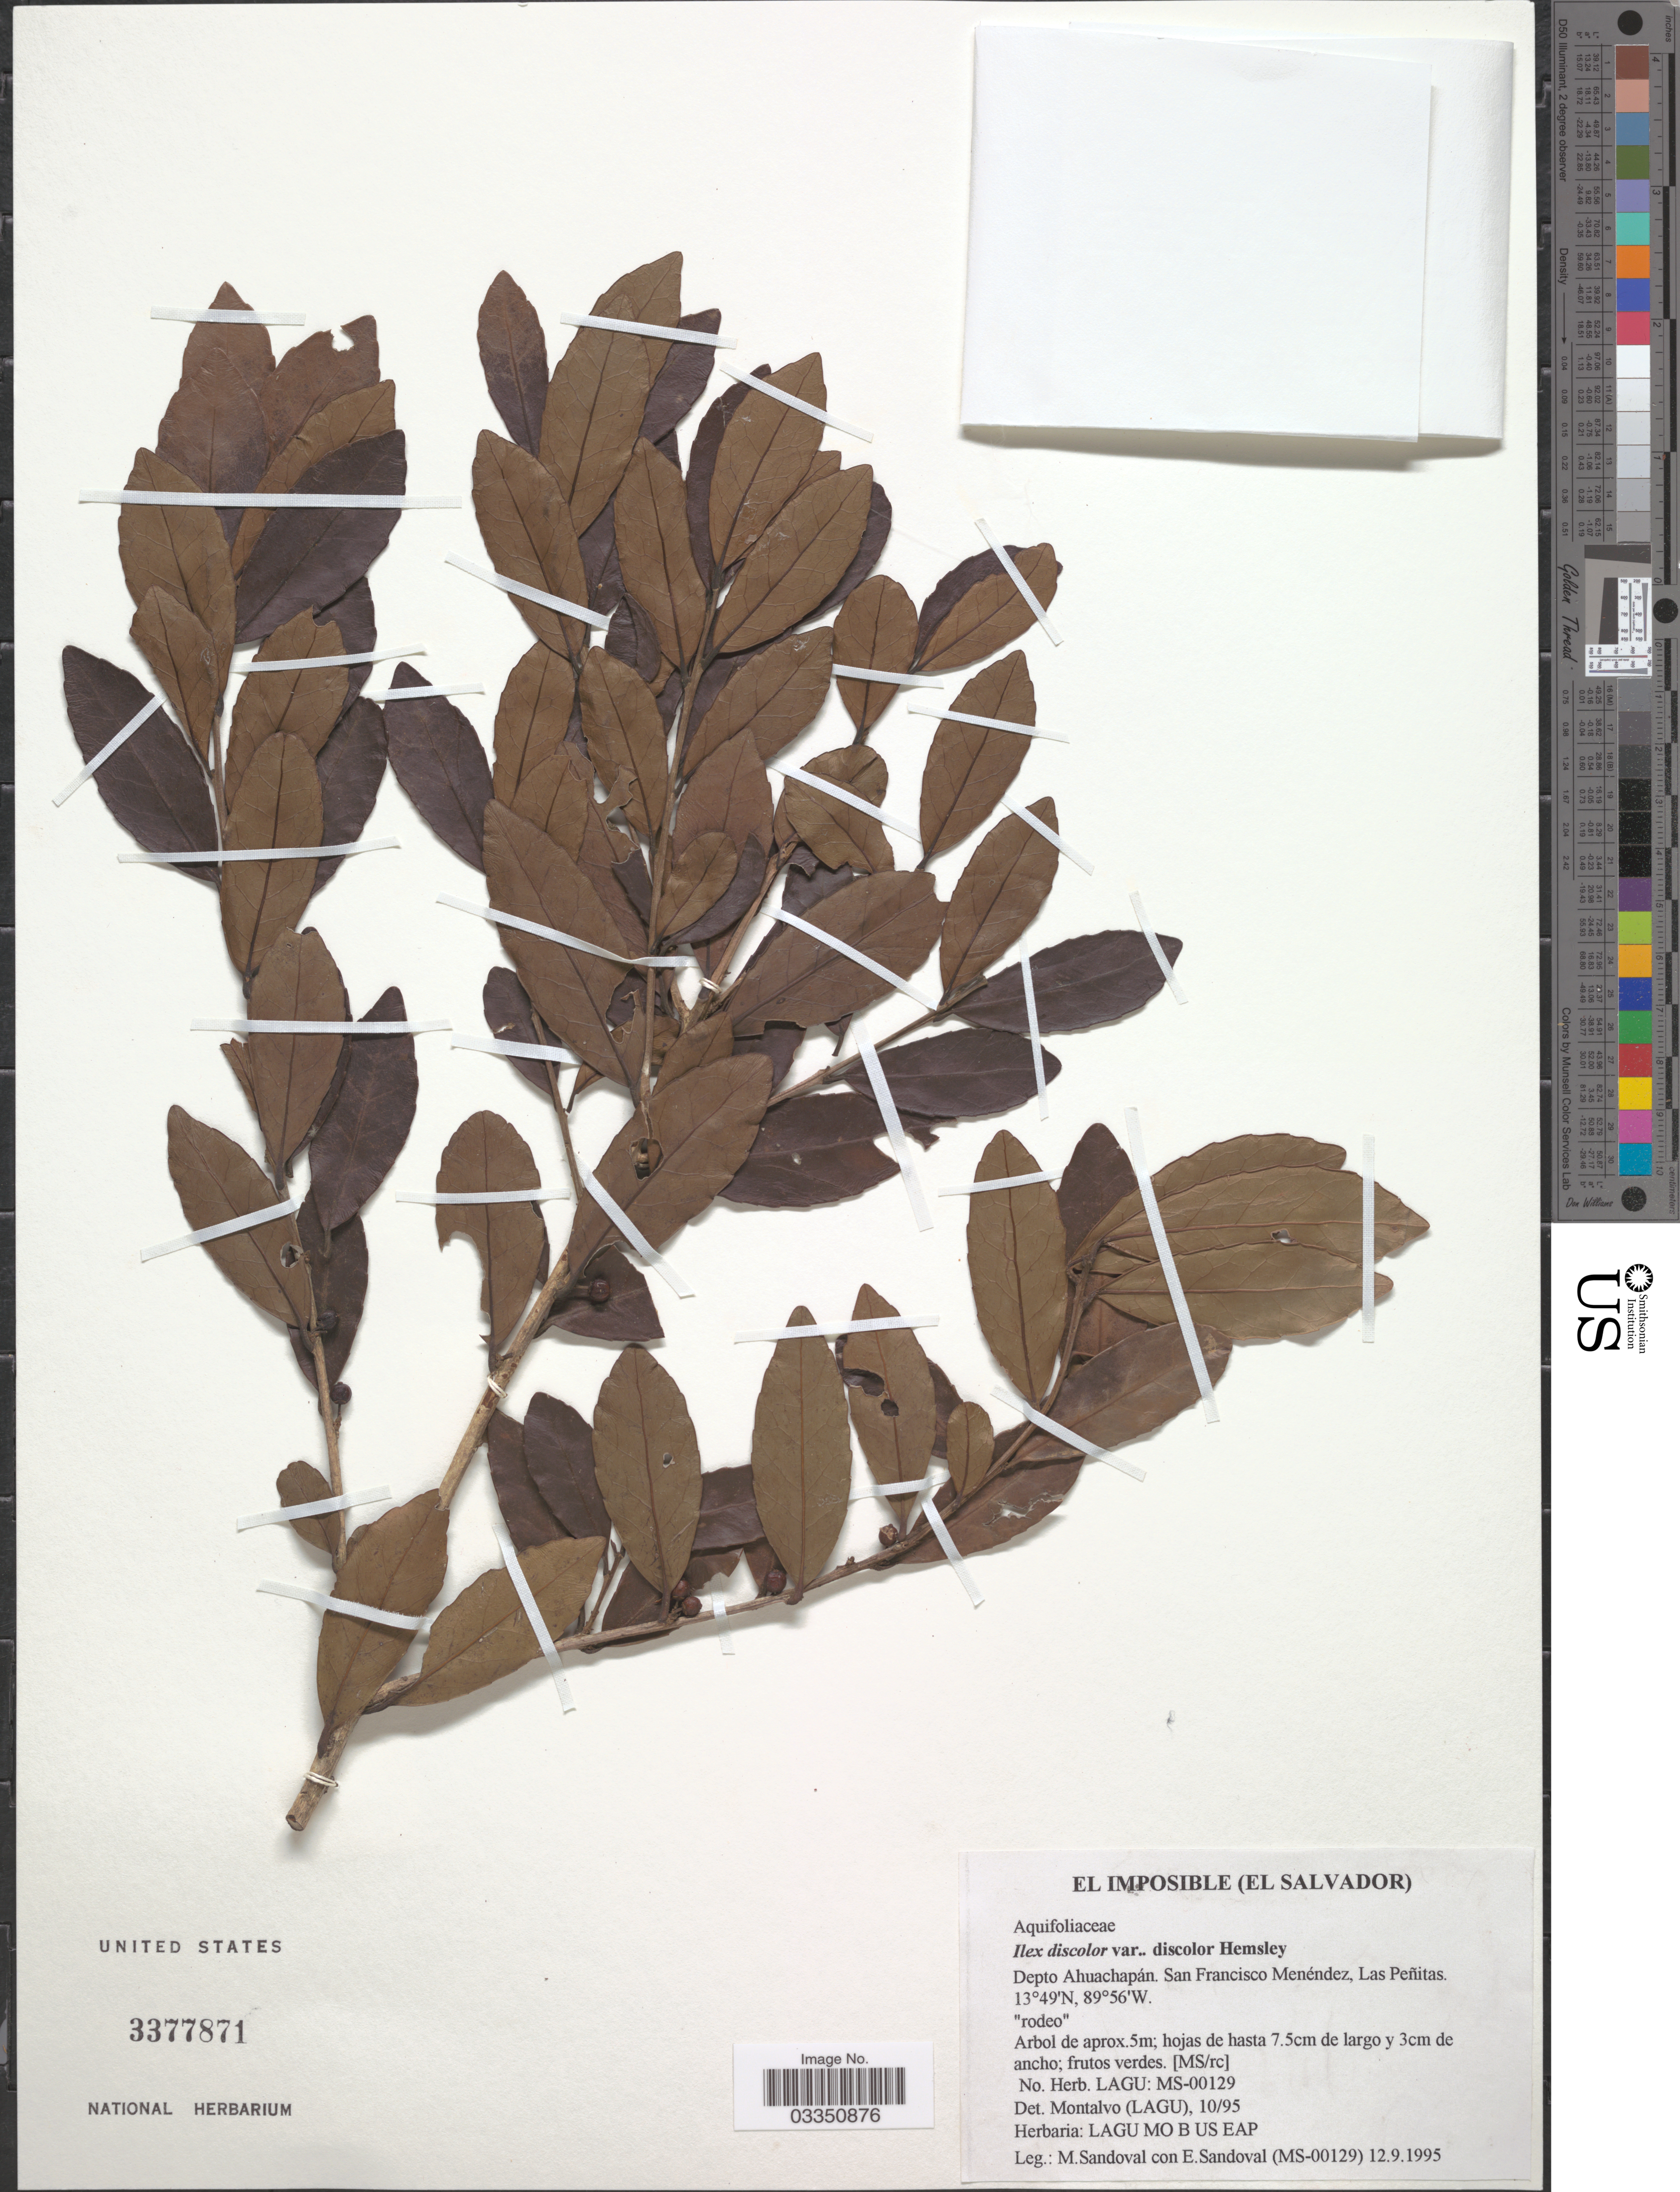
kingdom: Plantae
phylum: Tracheophyta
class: Magnoliopsida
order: Aquifoliales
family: Aquifoliaceae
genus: Ilex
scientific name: Ilex discolor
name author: Hemsl.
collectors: M. Sandoval & E. Sandoval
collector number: (MS-00129)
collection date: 1995-09-12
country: El Salvador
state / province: Ahuachapan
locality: El Imposible, Depto Ahuachapán. San Francisco Menéndez, Las Peñitas.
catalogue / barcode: US 3377871